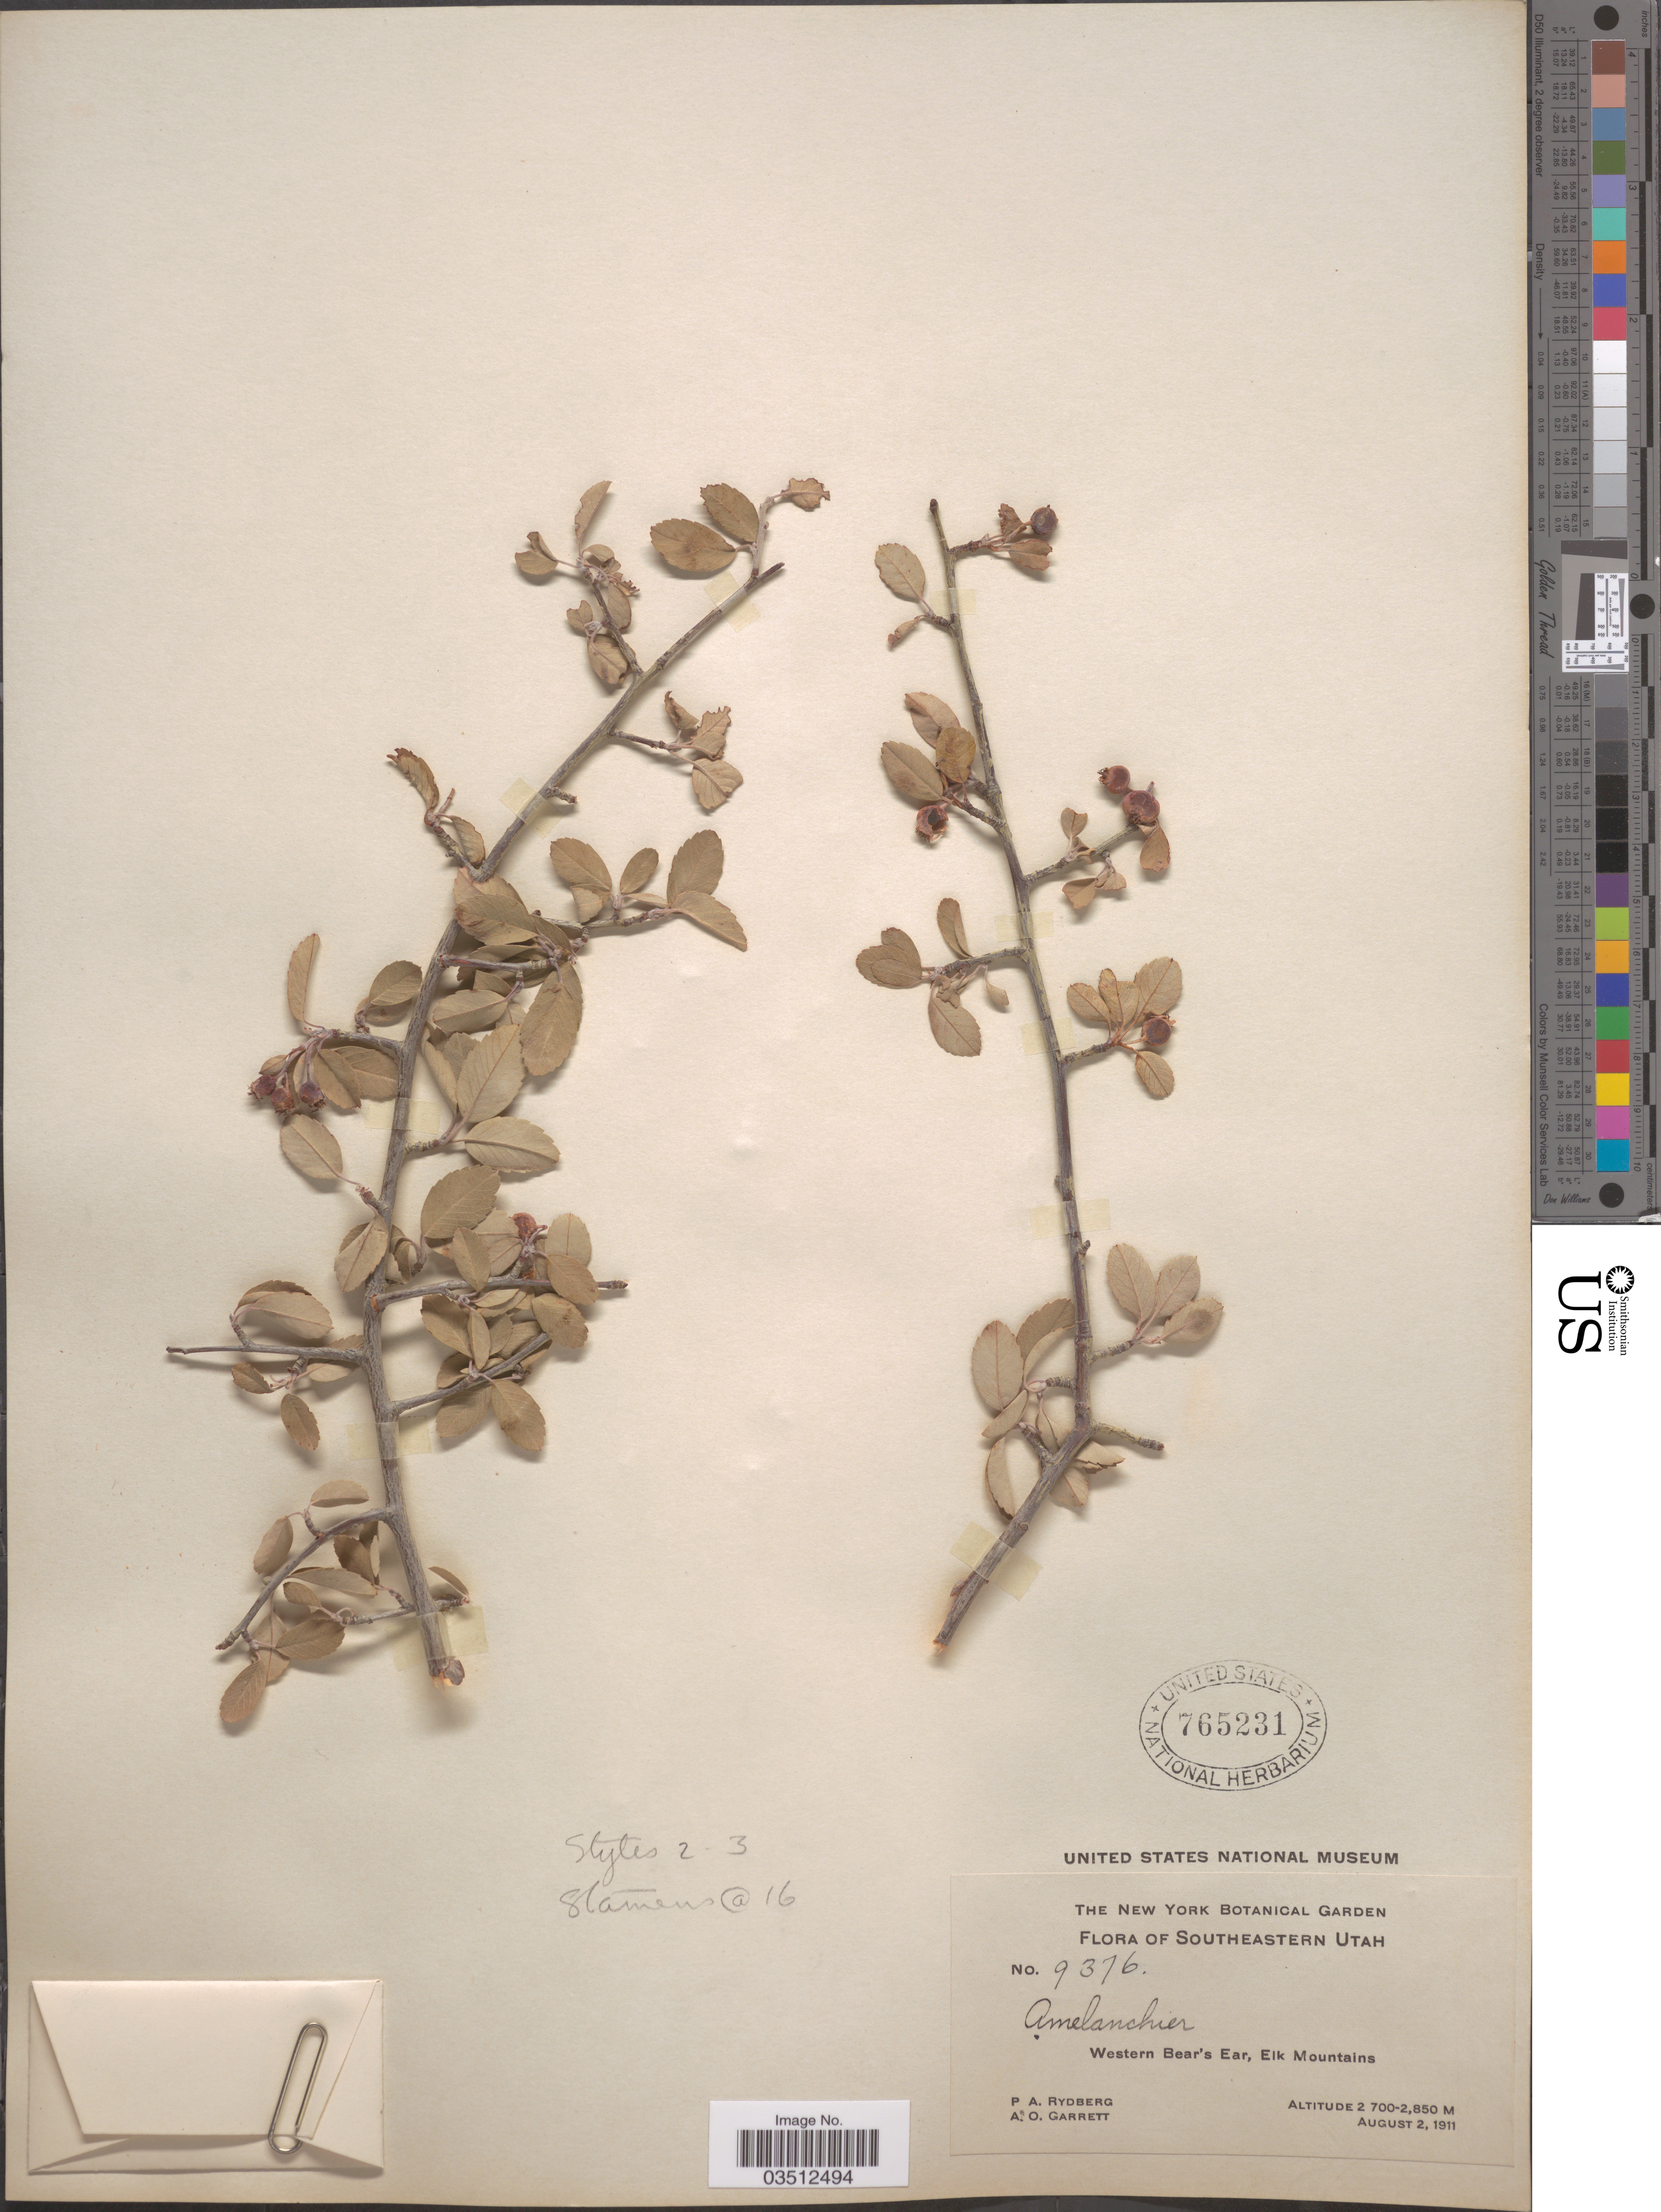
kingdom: Plantae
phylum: Tracheophyta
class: Magnoliopsida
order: Rosales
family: Rosaceae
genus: Amelanchier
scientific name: Amelanchier oreophila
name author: A. Nelson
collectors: P. A. Rydberg & A. O. Garrett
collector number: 9376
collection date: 1911-08-02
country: United States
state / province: Utah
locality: Southeastern Utah. Western Bear's Ear, Elk Mountains.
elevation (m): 2700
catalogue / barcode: US 765231